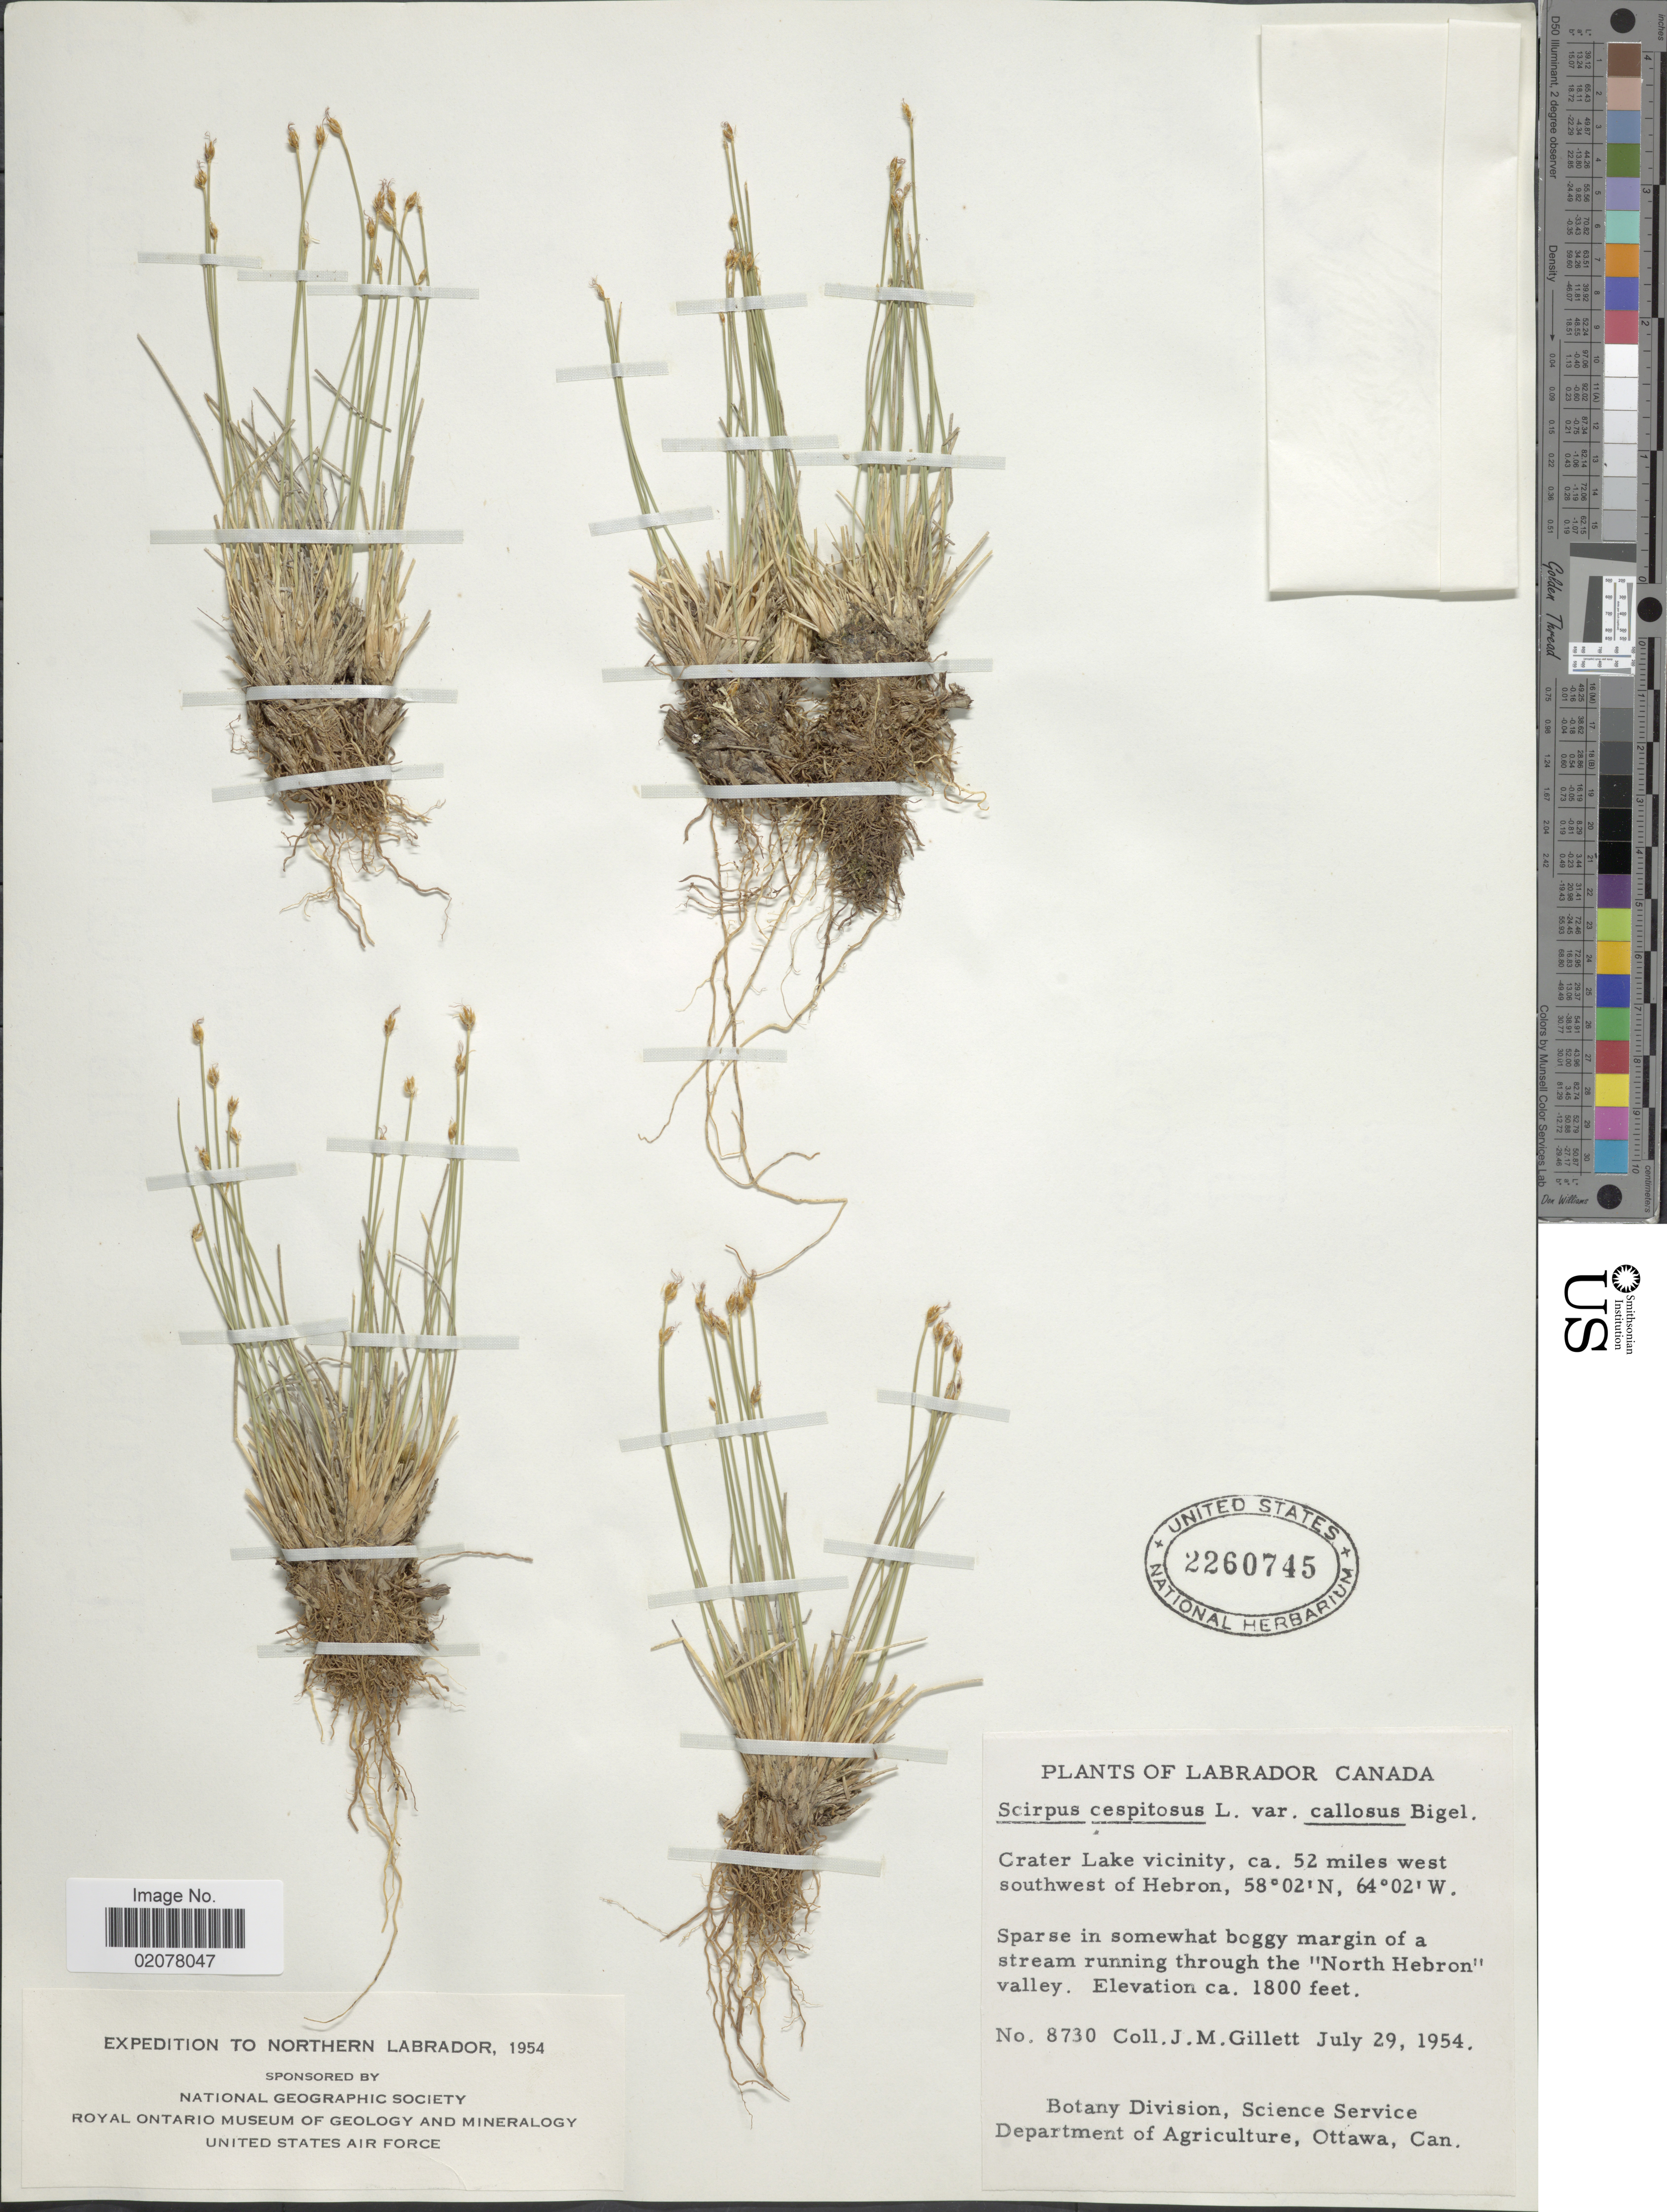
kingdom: Plantae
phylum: Tracheophyta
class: Liliopsida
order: Poales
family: Cyperaceae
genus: Trichophorum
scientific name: Trichophorum cespitosum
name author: (L.) Hartm.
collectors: J. M. Gillett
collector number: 8730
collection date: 1954-07-29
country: Canada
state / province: Newfoundland and Labrador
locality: Labrador. Crater Lake vicinity, ca. 52 miles west southwest of Hebron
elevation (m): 549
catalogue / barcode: US 2260745